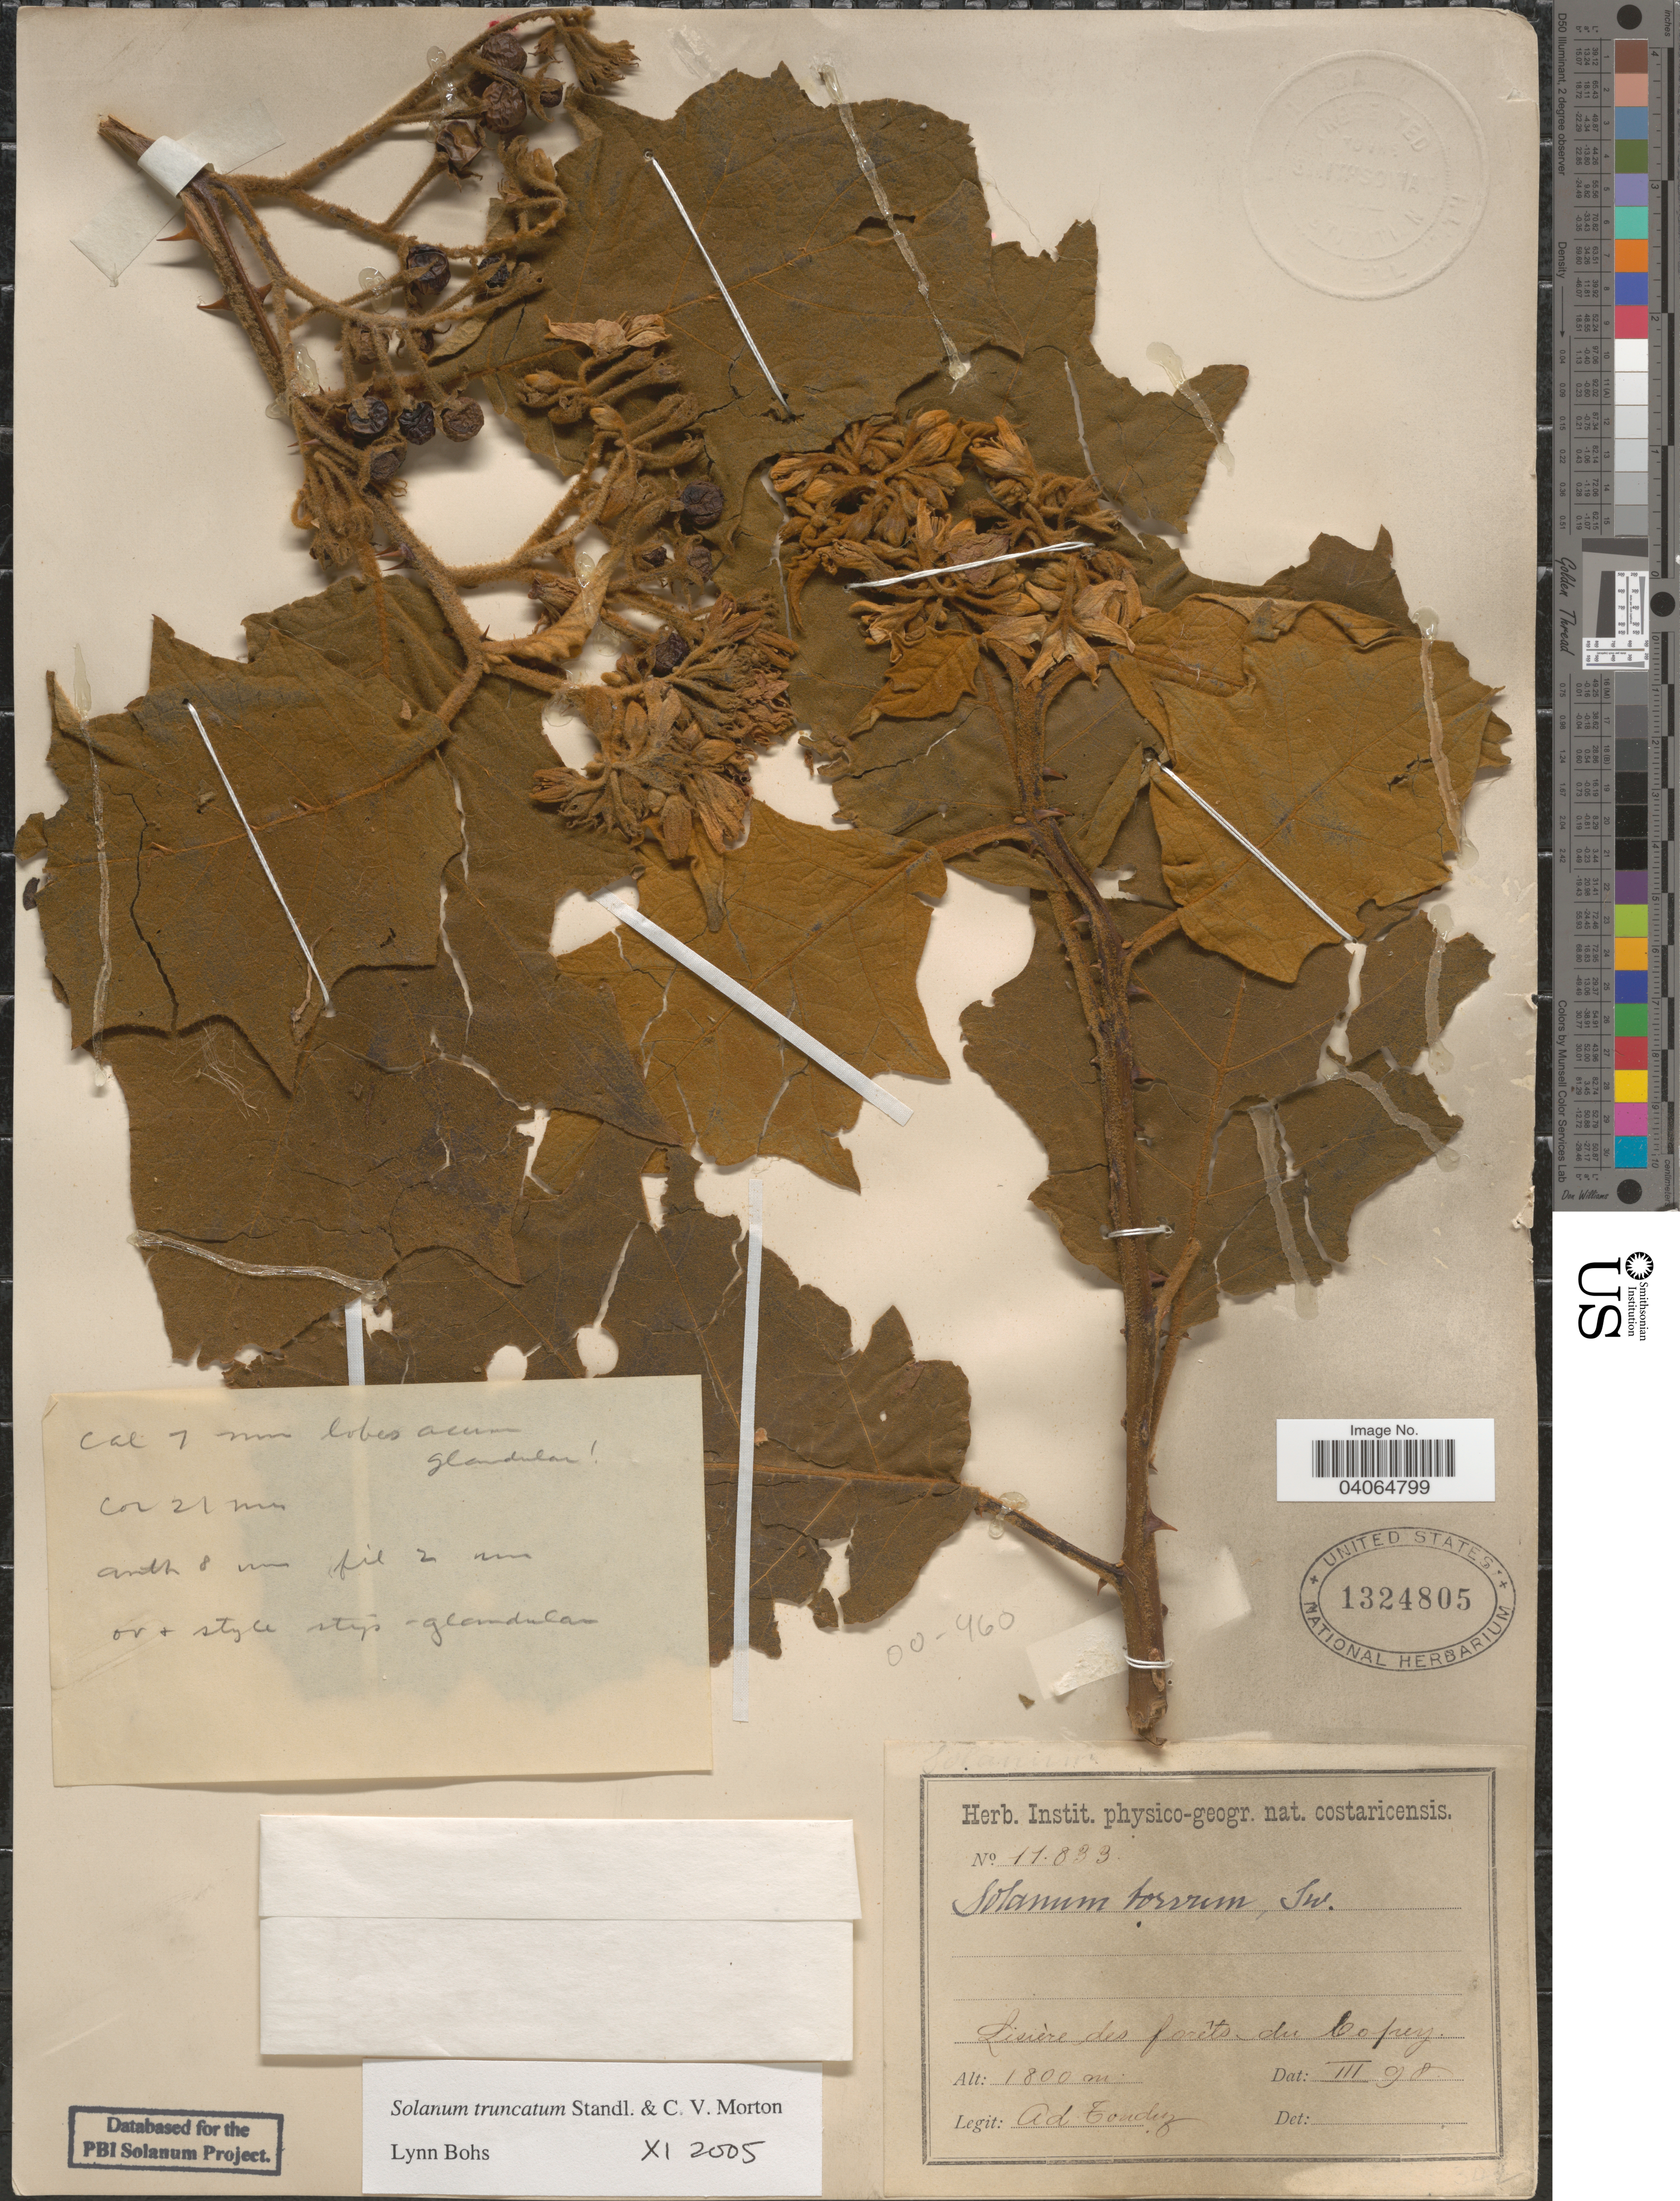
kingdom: Plantae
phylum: Tracheophyta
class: Magnoliopsida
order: Solanales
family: Solanaceae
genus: Solanum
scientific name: Solanum truncatum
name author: Standl. & C.V. Morton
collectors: A. Tonduz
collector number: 11033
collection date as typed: Transcribed d/m/y: /3/98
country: Costa Rica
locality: Lisière des forêts du Copey.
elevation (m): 1800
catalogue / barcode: US 1324805